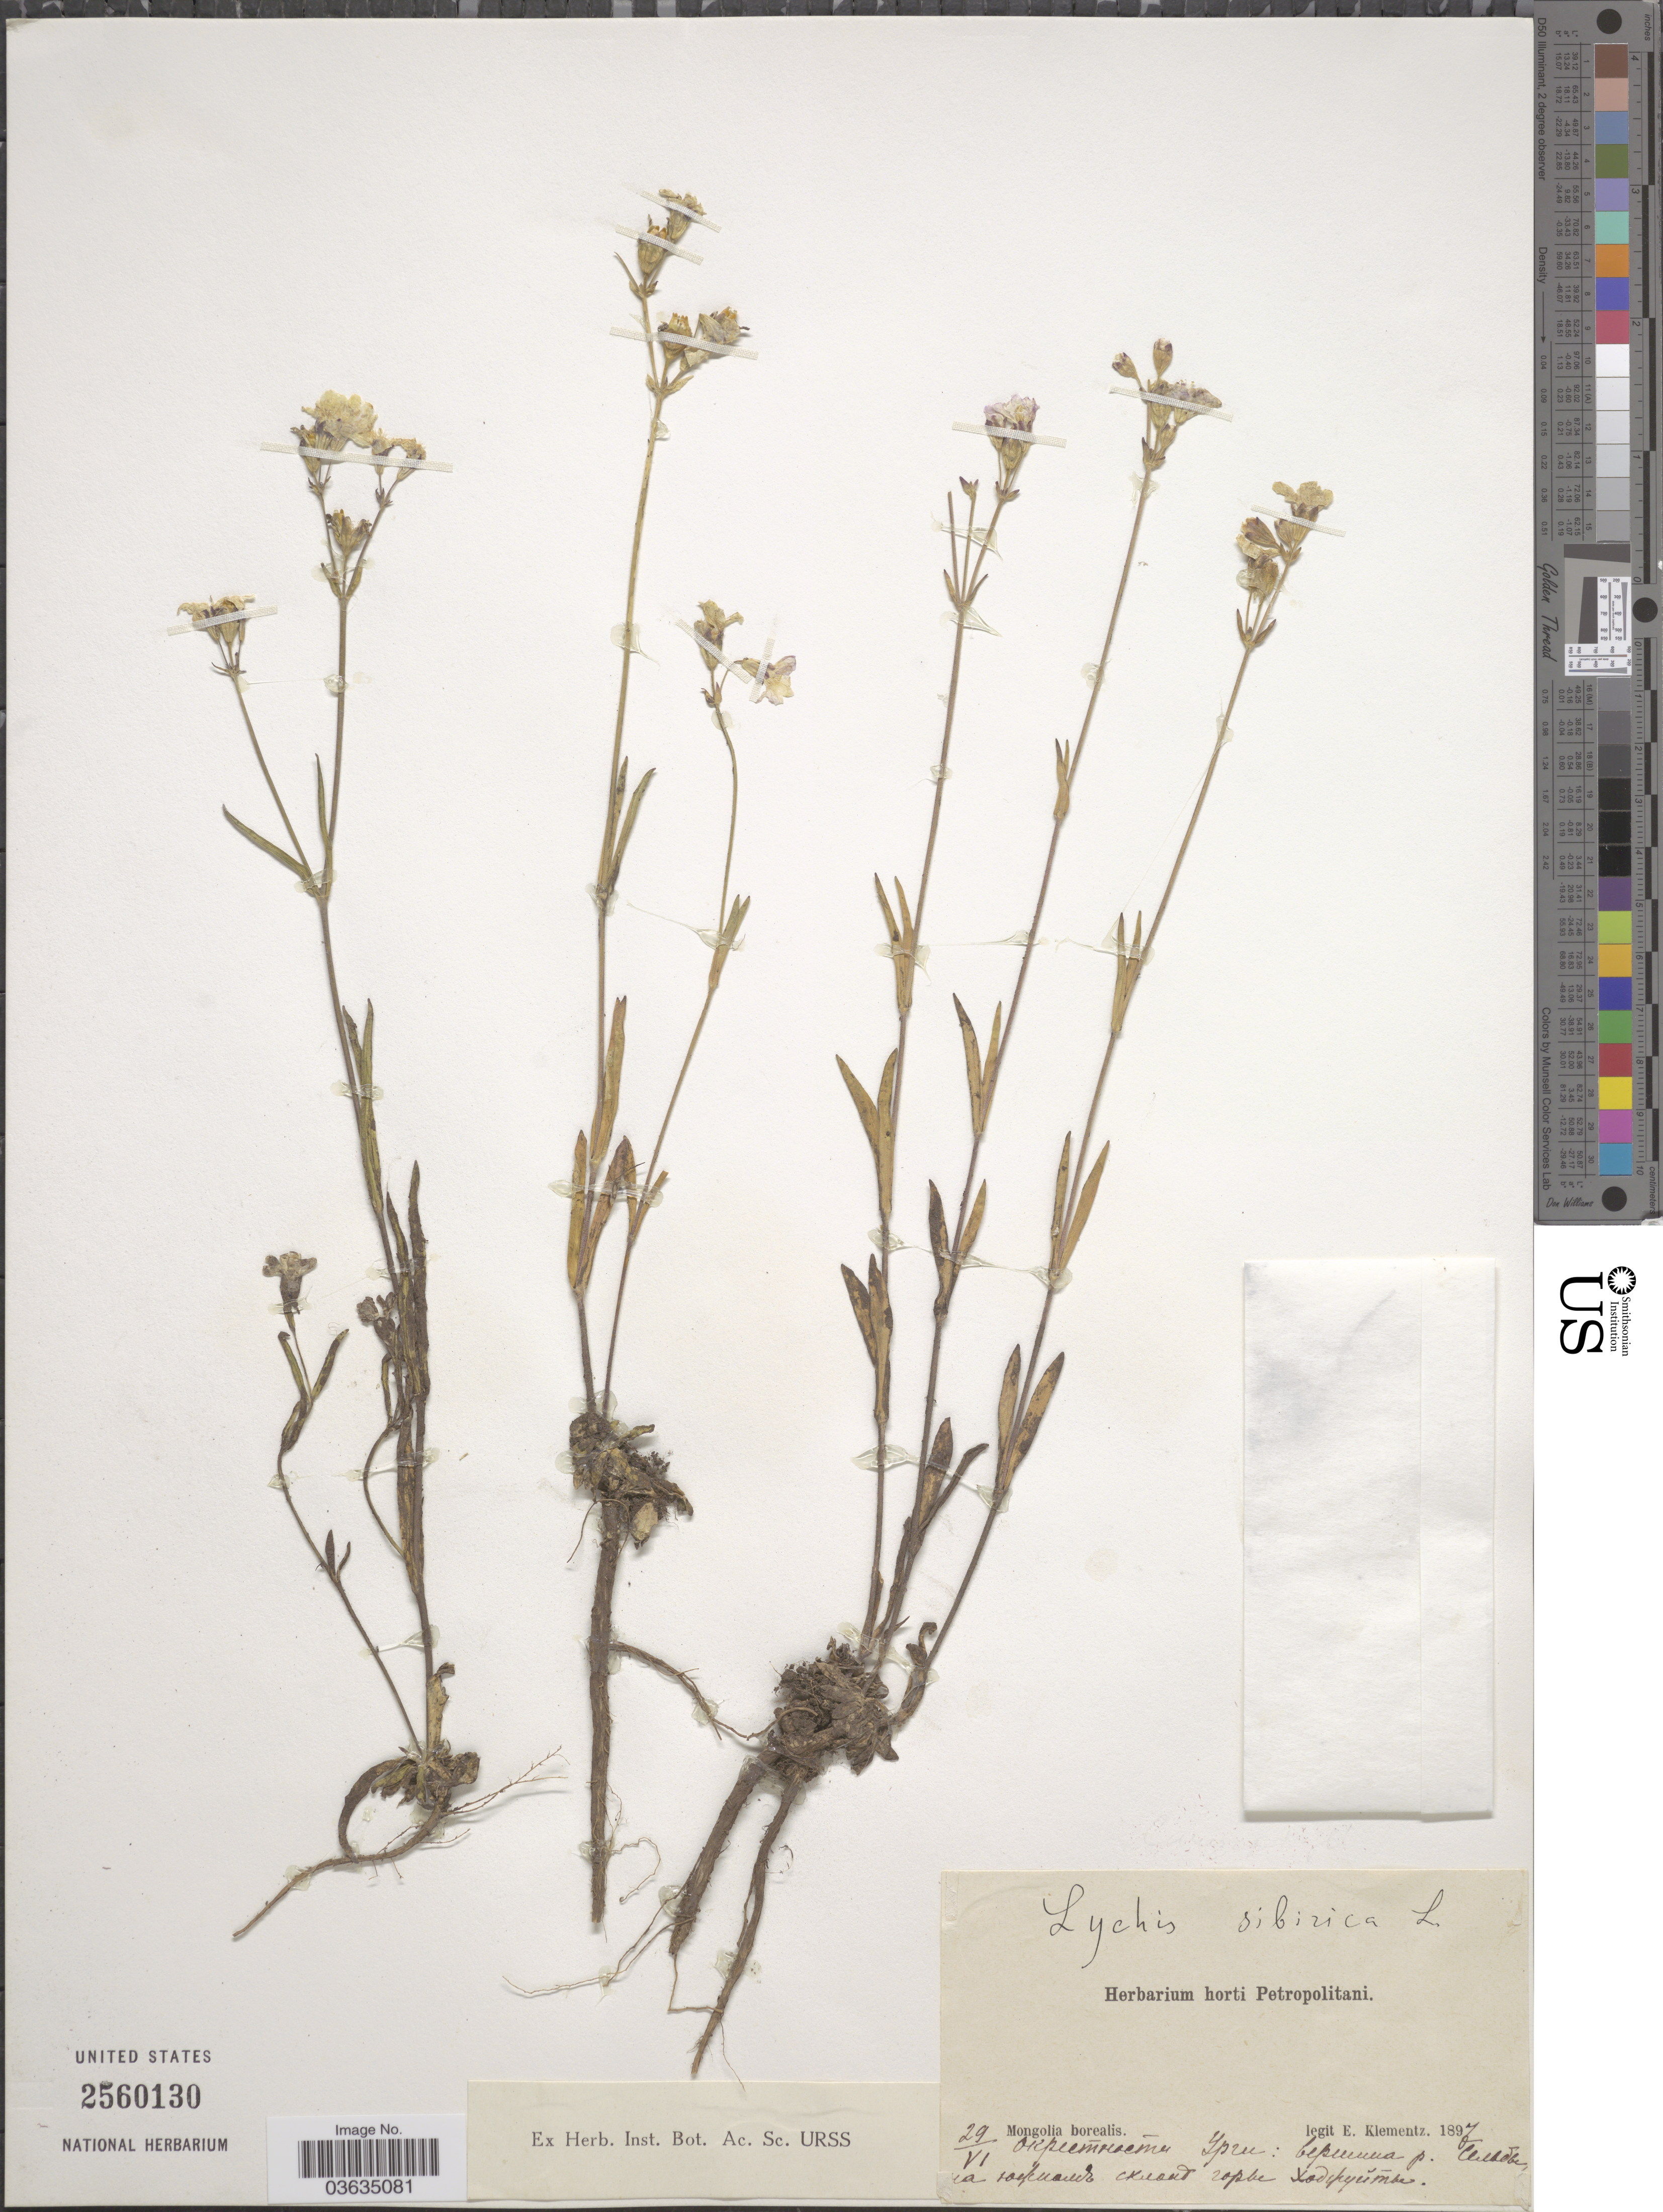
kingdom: Plantae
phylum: Tracheophyta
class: Magnoliopsida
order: Caryophyllales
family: Caryophyllaceae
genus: Silene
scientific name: Silene orientalimongolica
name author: Kozhevn.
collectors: E. Klementz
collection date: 1897-06-29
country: Mongolia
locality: Mongolia borealis.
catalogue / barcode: US 2560130